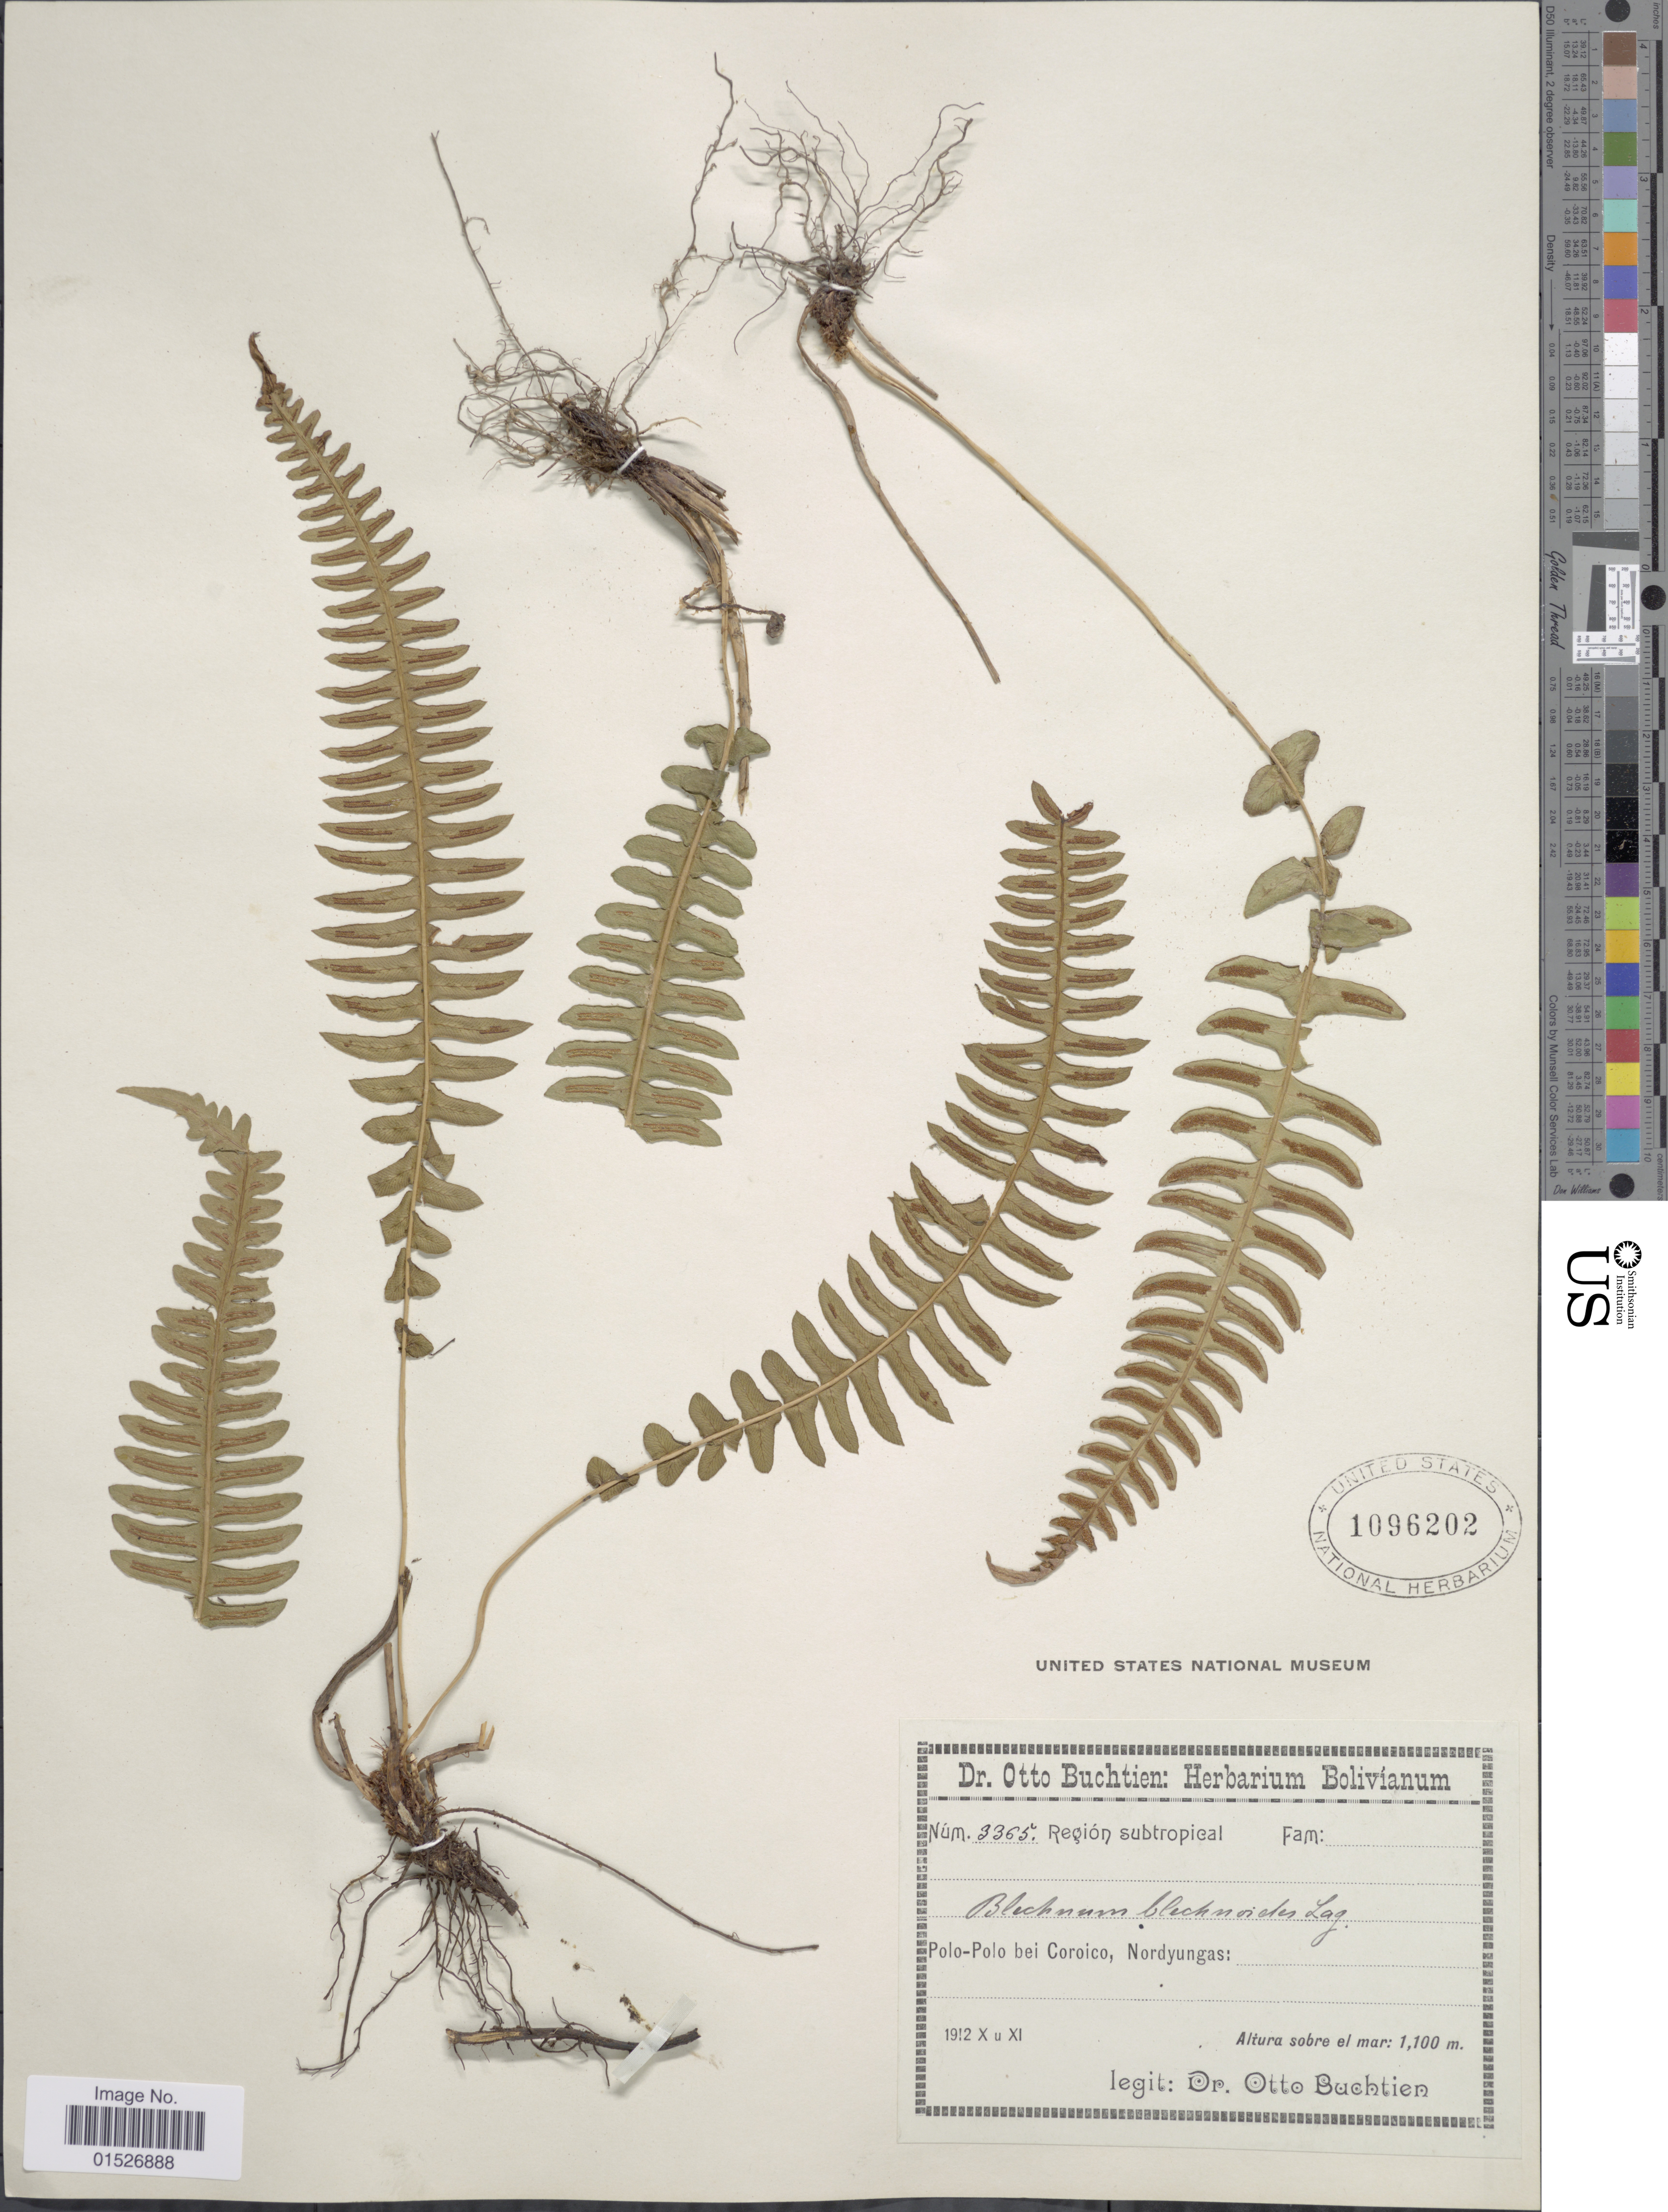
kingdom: Plantae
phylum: Tracheophyta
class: Polypodiopsida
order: Polypodiales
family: Blechnaceae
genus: Blechnum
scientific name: Blechnum polypodioides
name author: Raddi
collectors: O. Buchtien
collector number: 3365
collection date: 1912-10/1912-11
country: Bolivia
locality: Region subtropical. Polo-Polo bei Coroico, Nordyungas.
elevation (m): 1100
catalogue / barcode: US 1096202